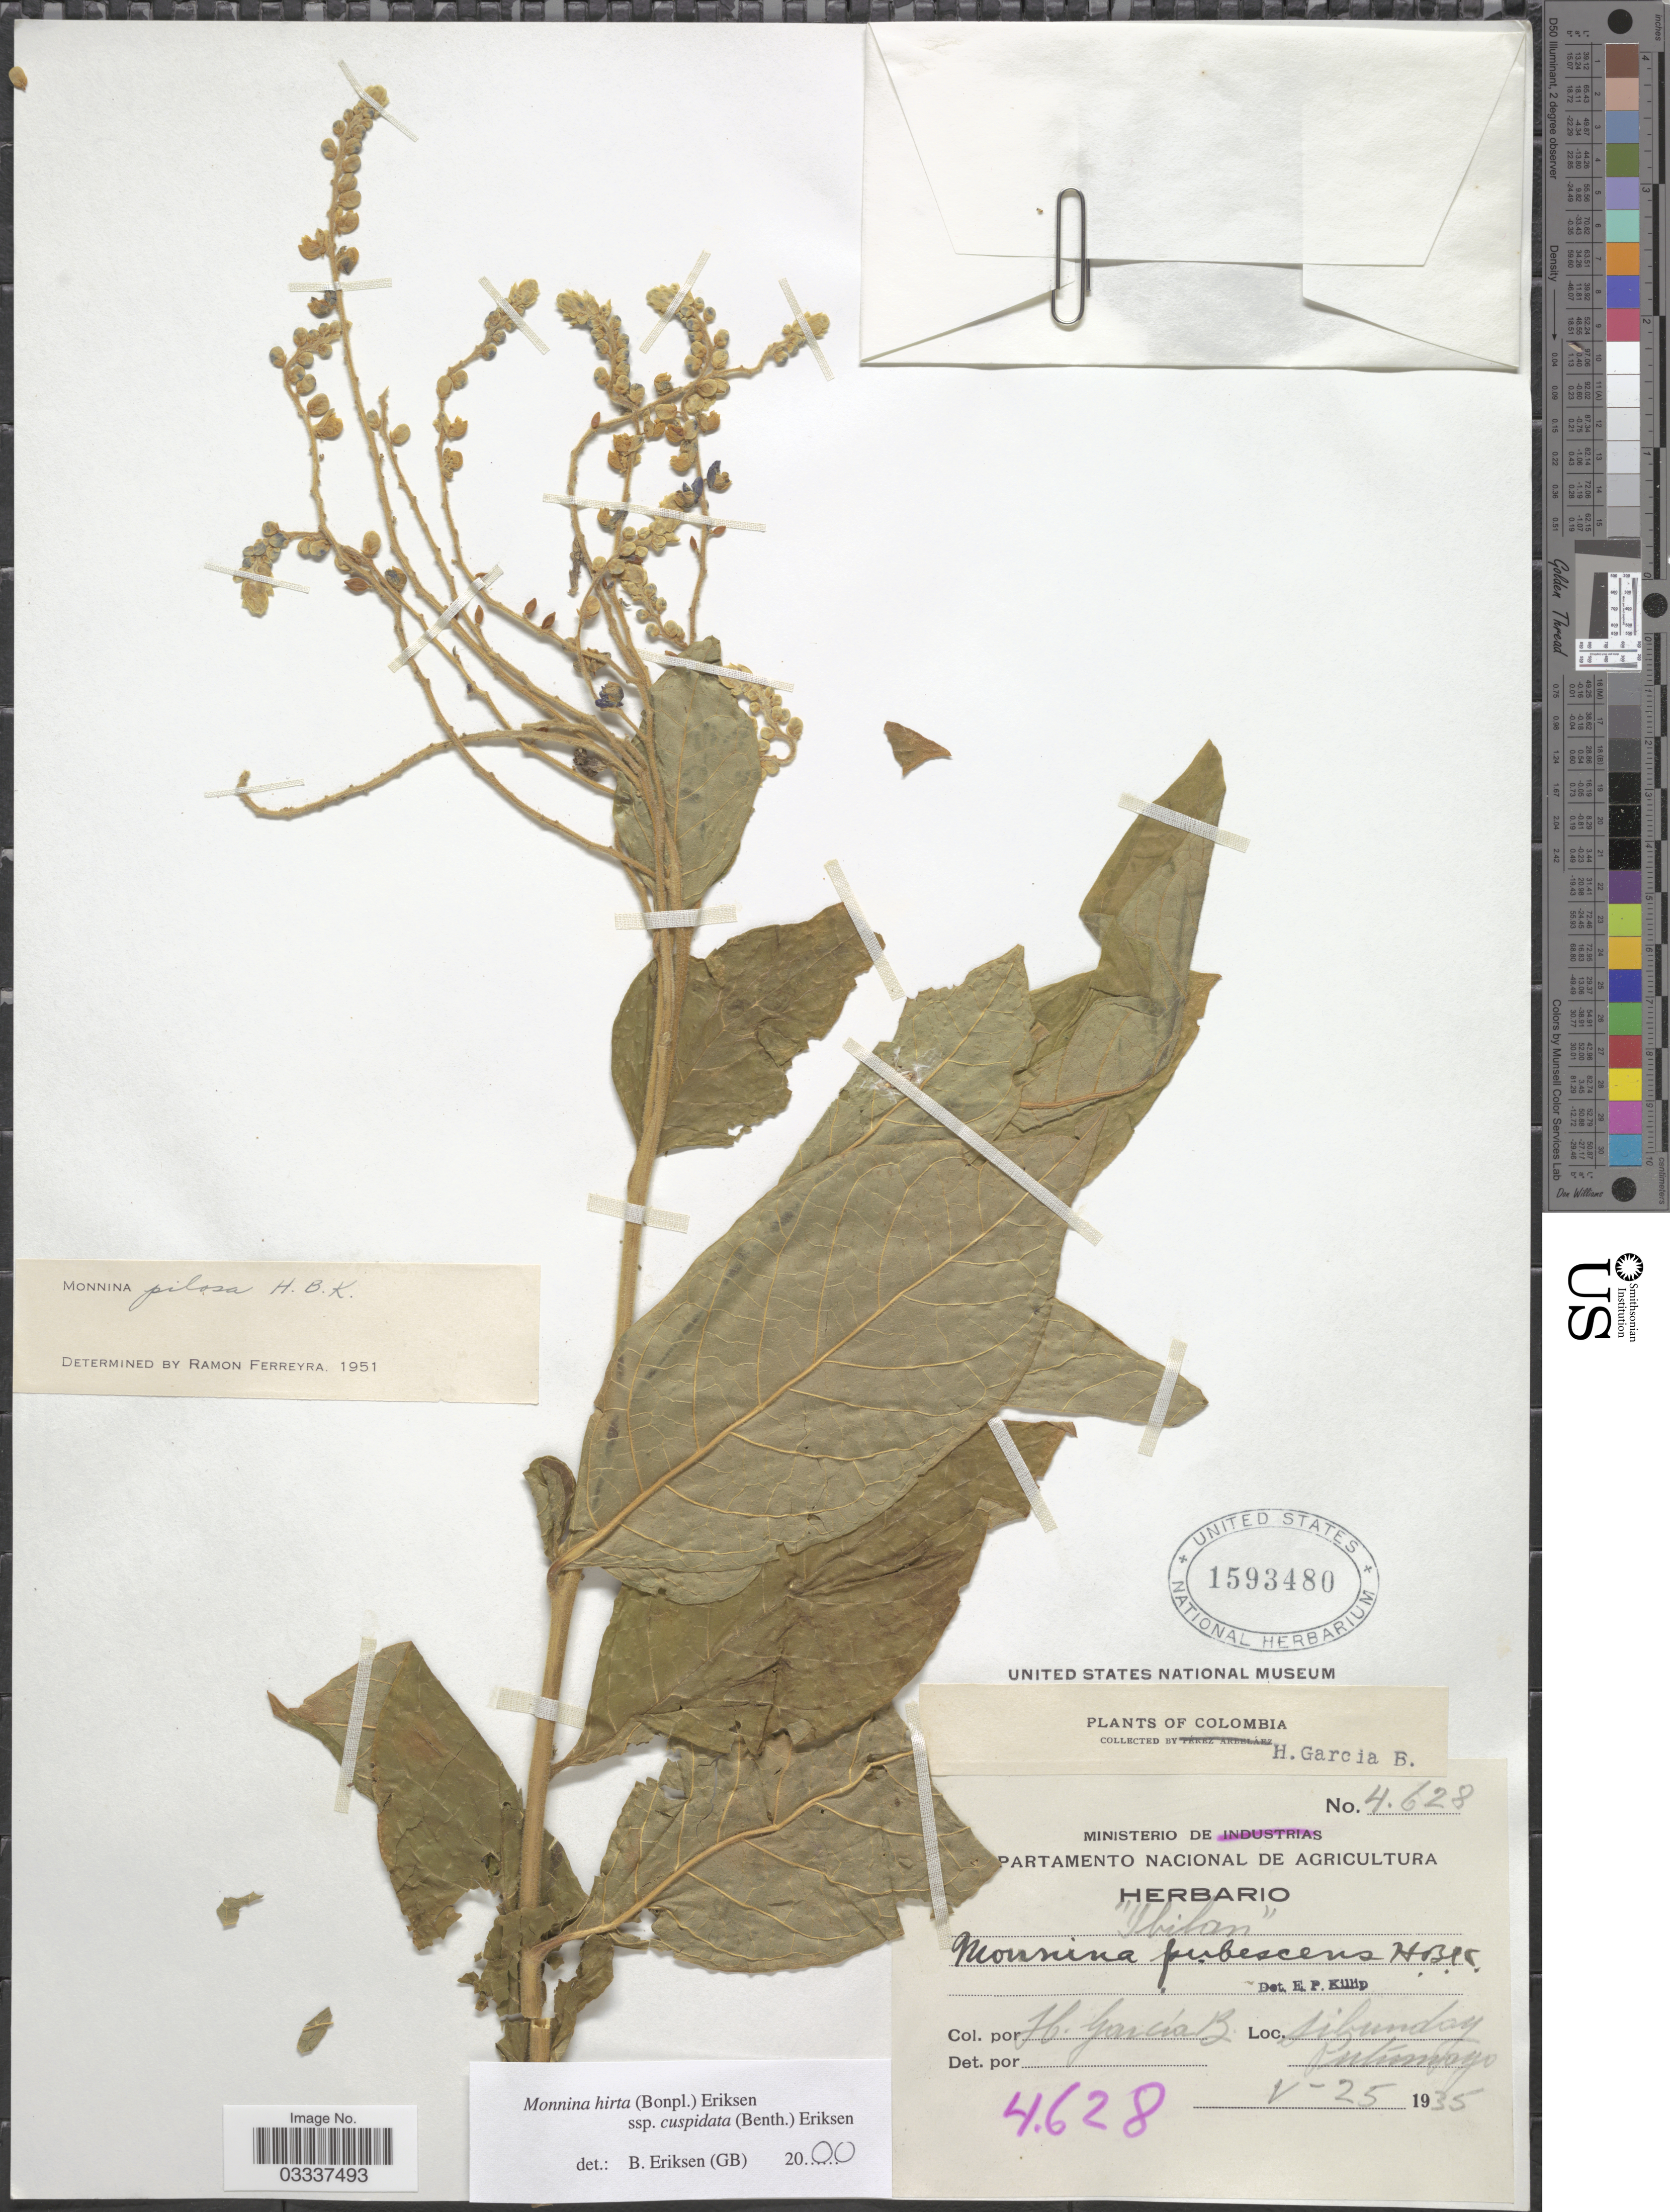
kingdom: Plantae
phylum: Tracheophyta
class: Magnoliopsida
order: Fabales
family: Polygalaceae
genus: Monnina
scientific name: Monnina hirta subsp. cuspidata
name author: (Benth.) B. Eriksen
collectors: H. García B.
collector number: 4628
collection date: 1935-05-25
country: Colombia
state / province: Putumayo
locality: Sibundoy.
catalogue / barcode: US 1593480